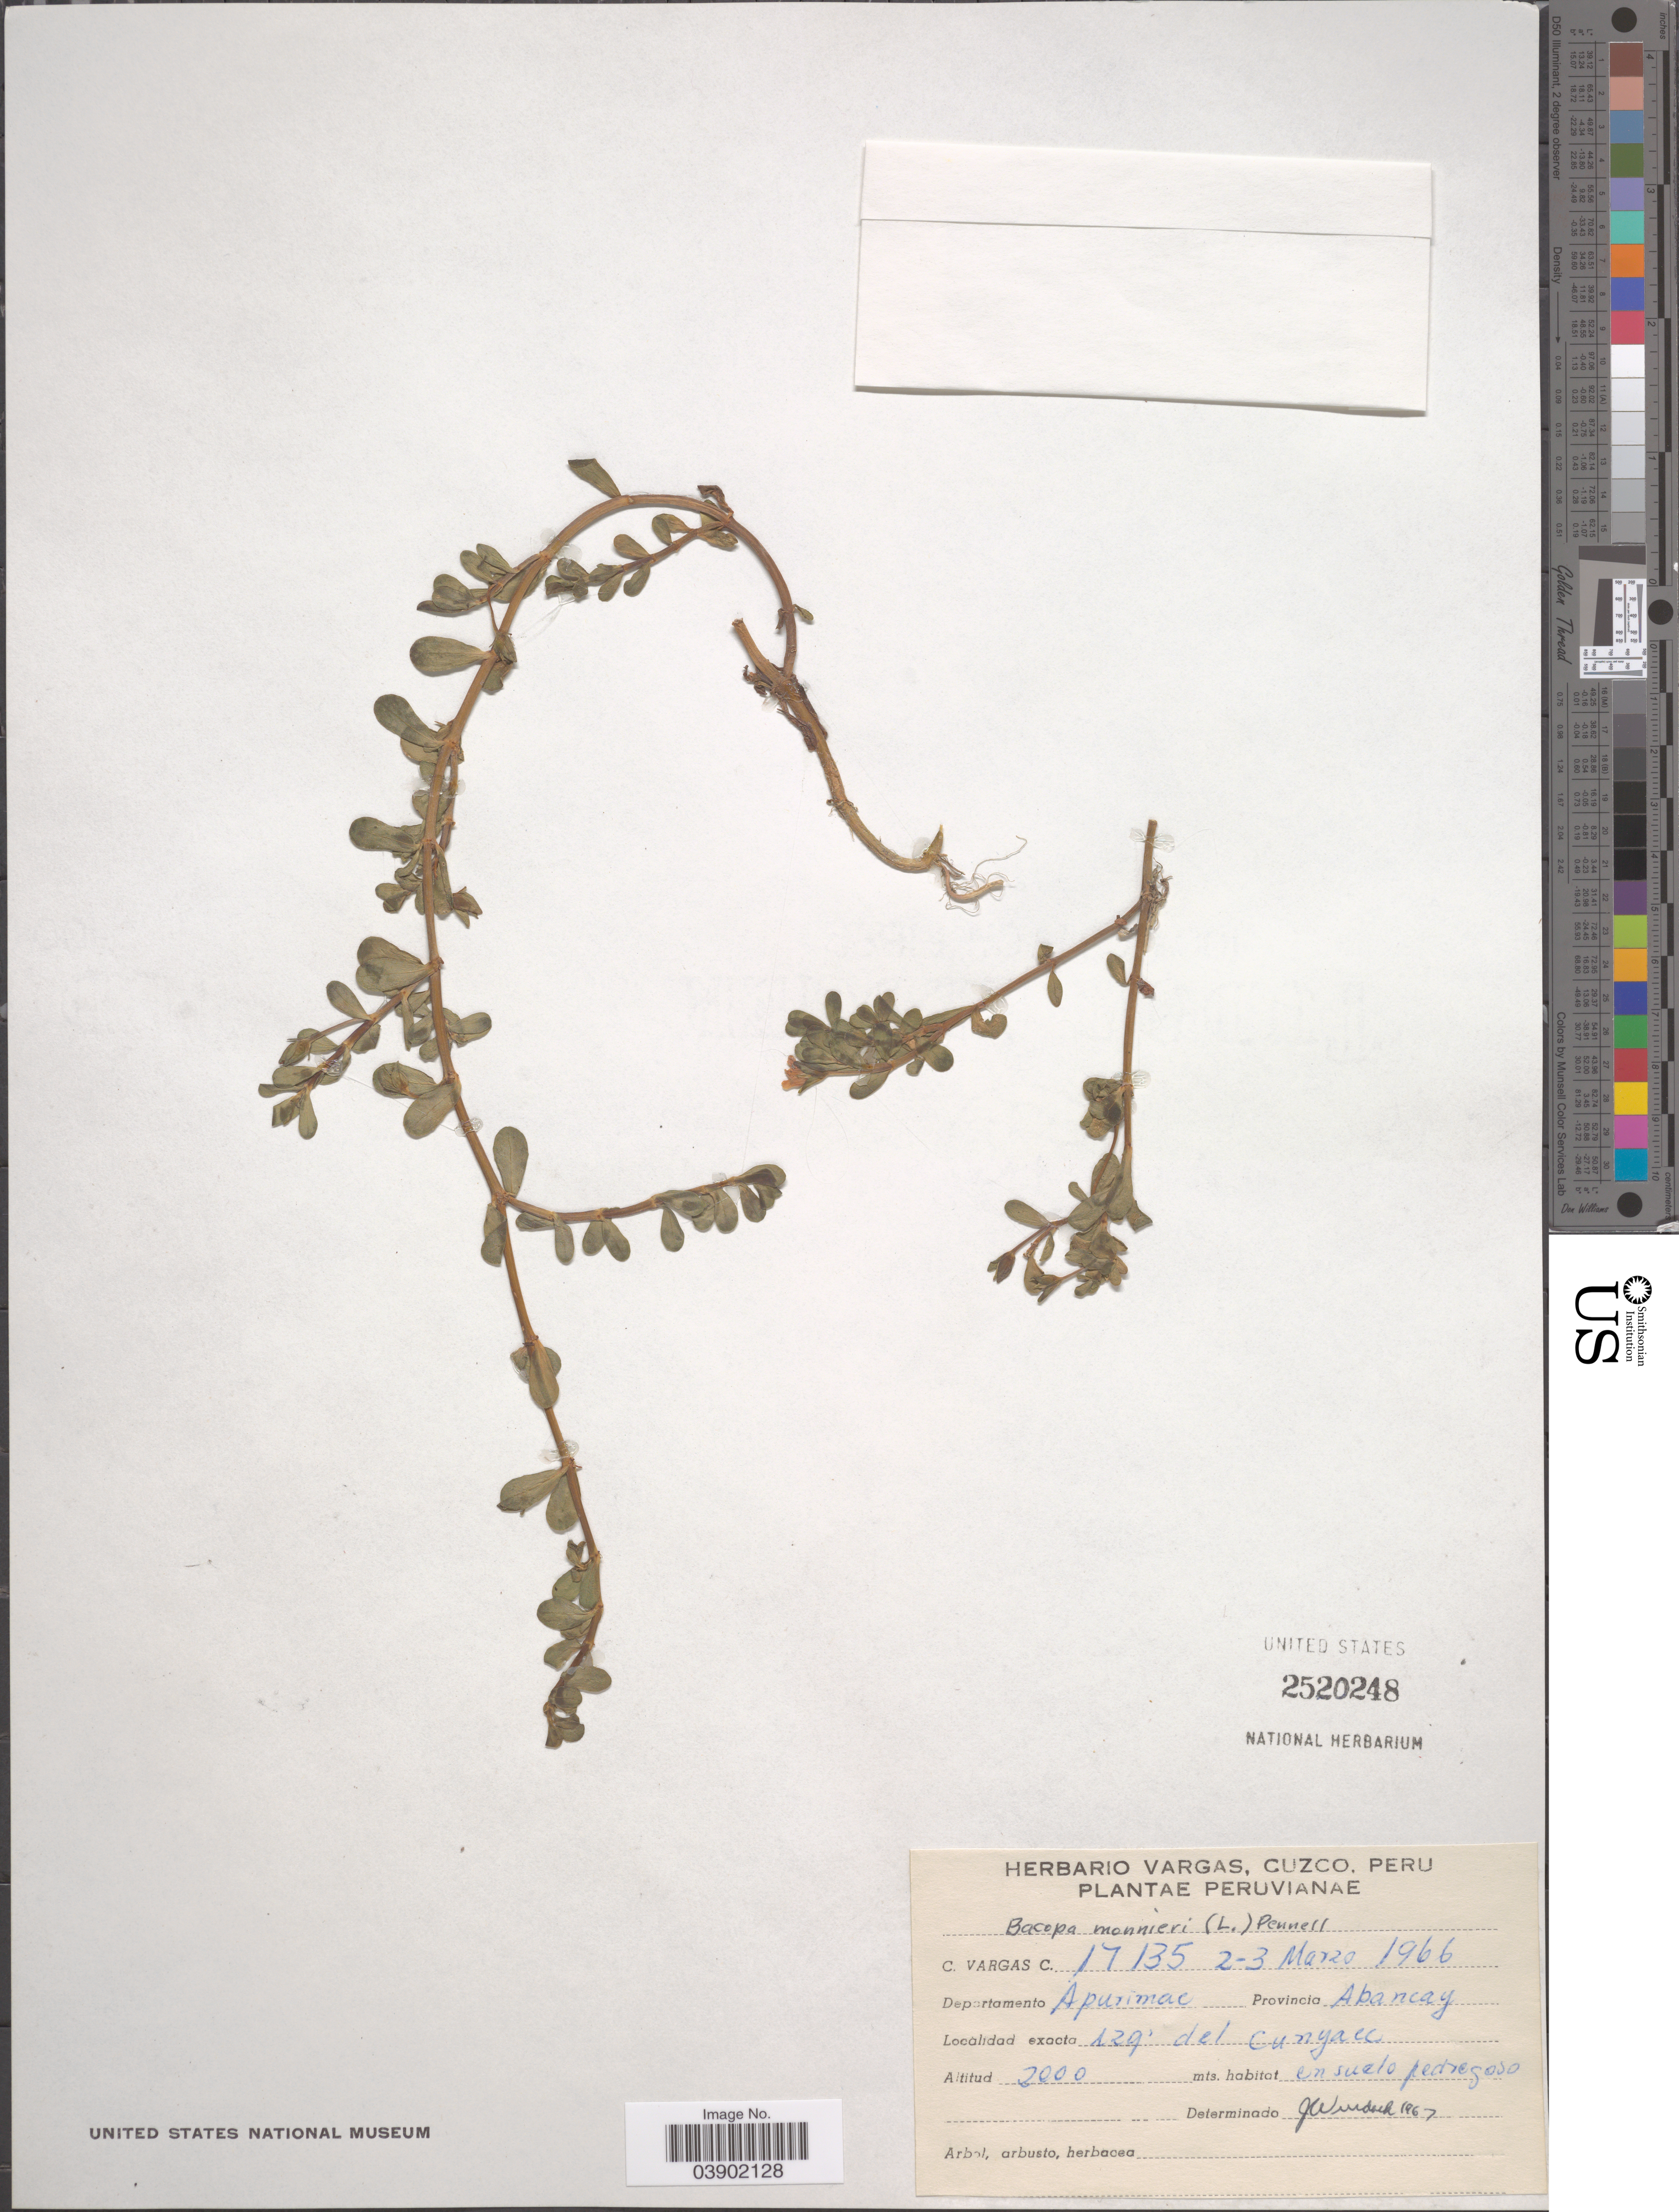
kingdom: Plantae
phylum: Tracheophyta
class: Magnoliopsida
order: Lamiales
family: Plantaginaceae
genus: Bacopa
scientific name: Bacopa monnieri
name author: (L.) Pennell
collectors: C. Vargas Calderón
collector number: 17135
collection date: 1966-03-02/1966-03-03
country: Peru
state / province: Apurímac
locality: Izq. del Cunyacc, Provincia Abancay, Departamento Apurimac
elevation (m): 2000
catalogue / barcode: US 2520248